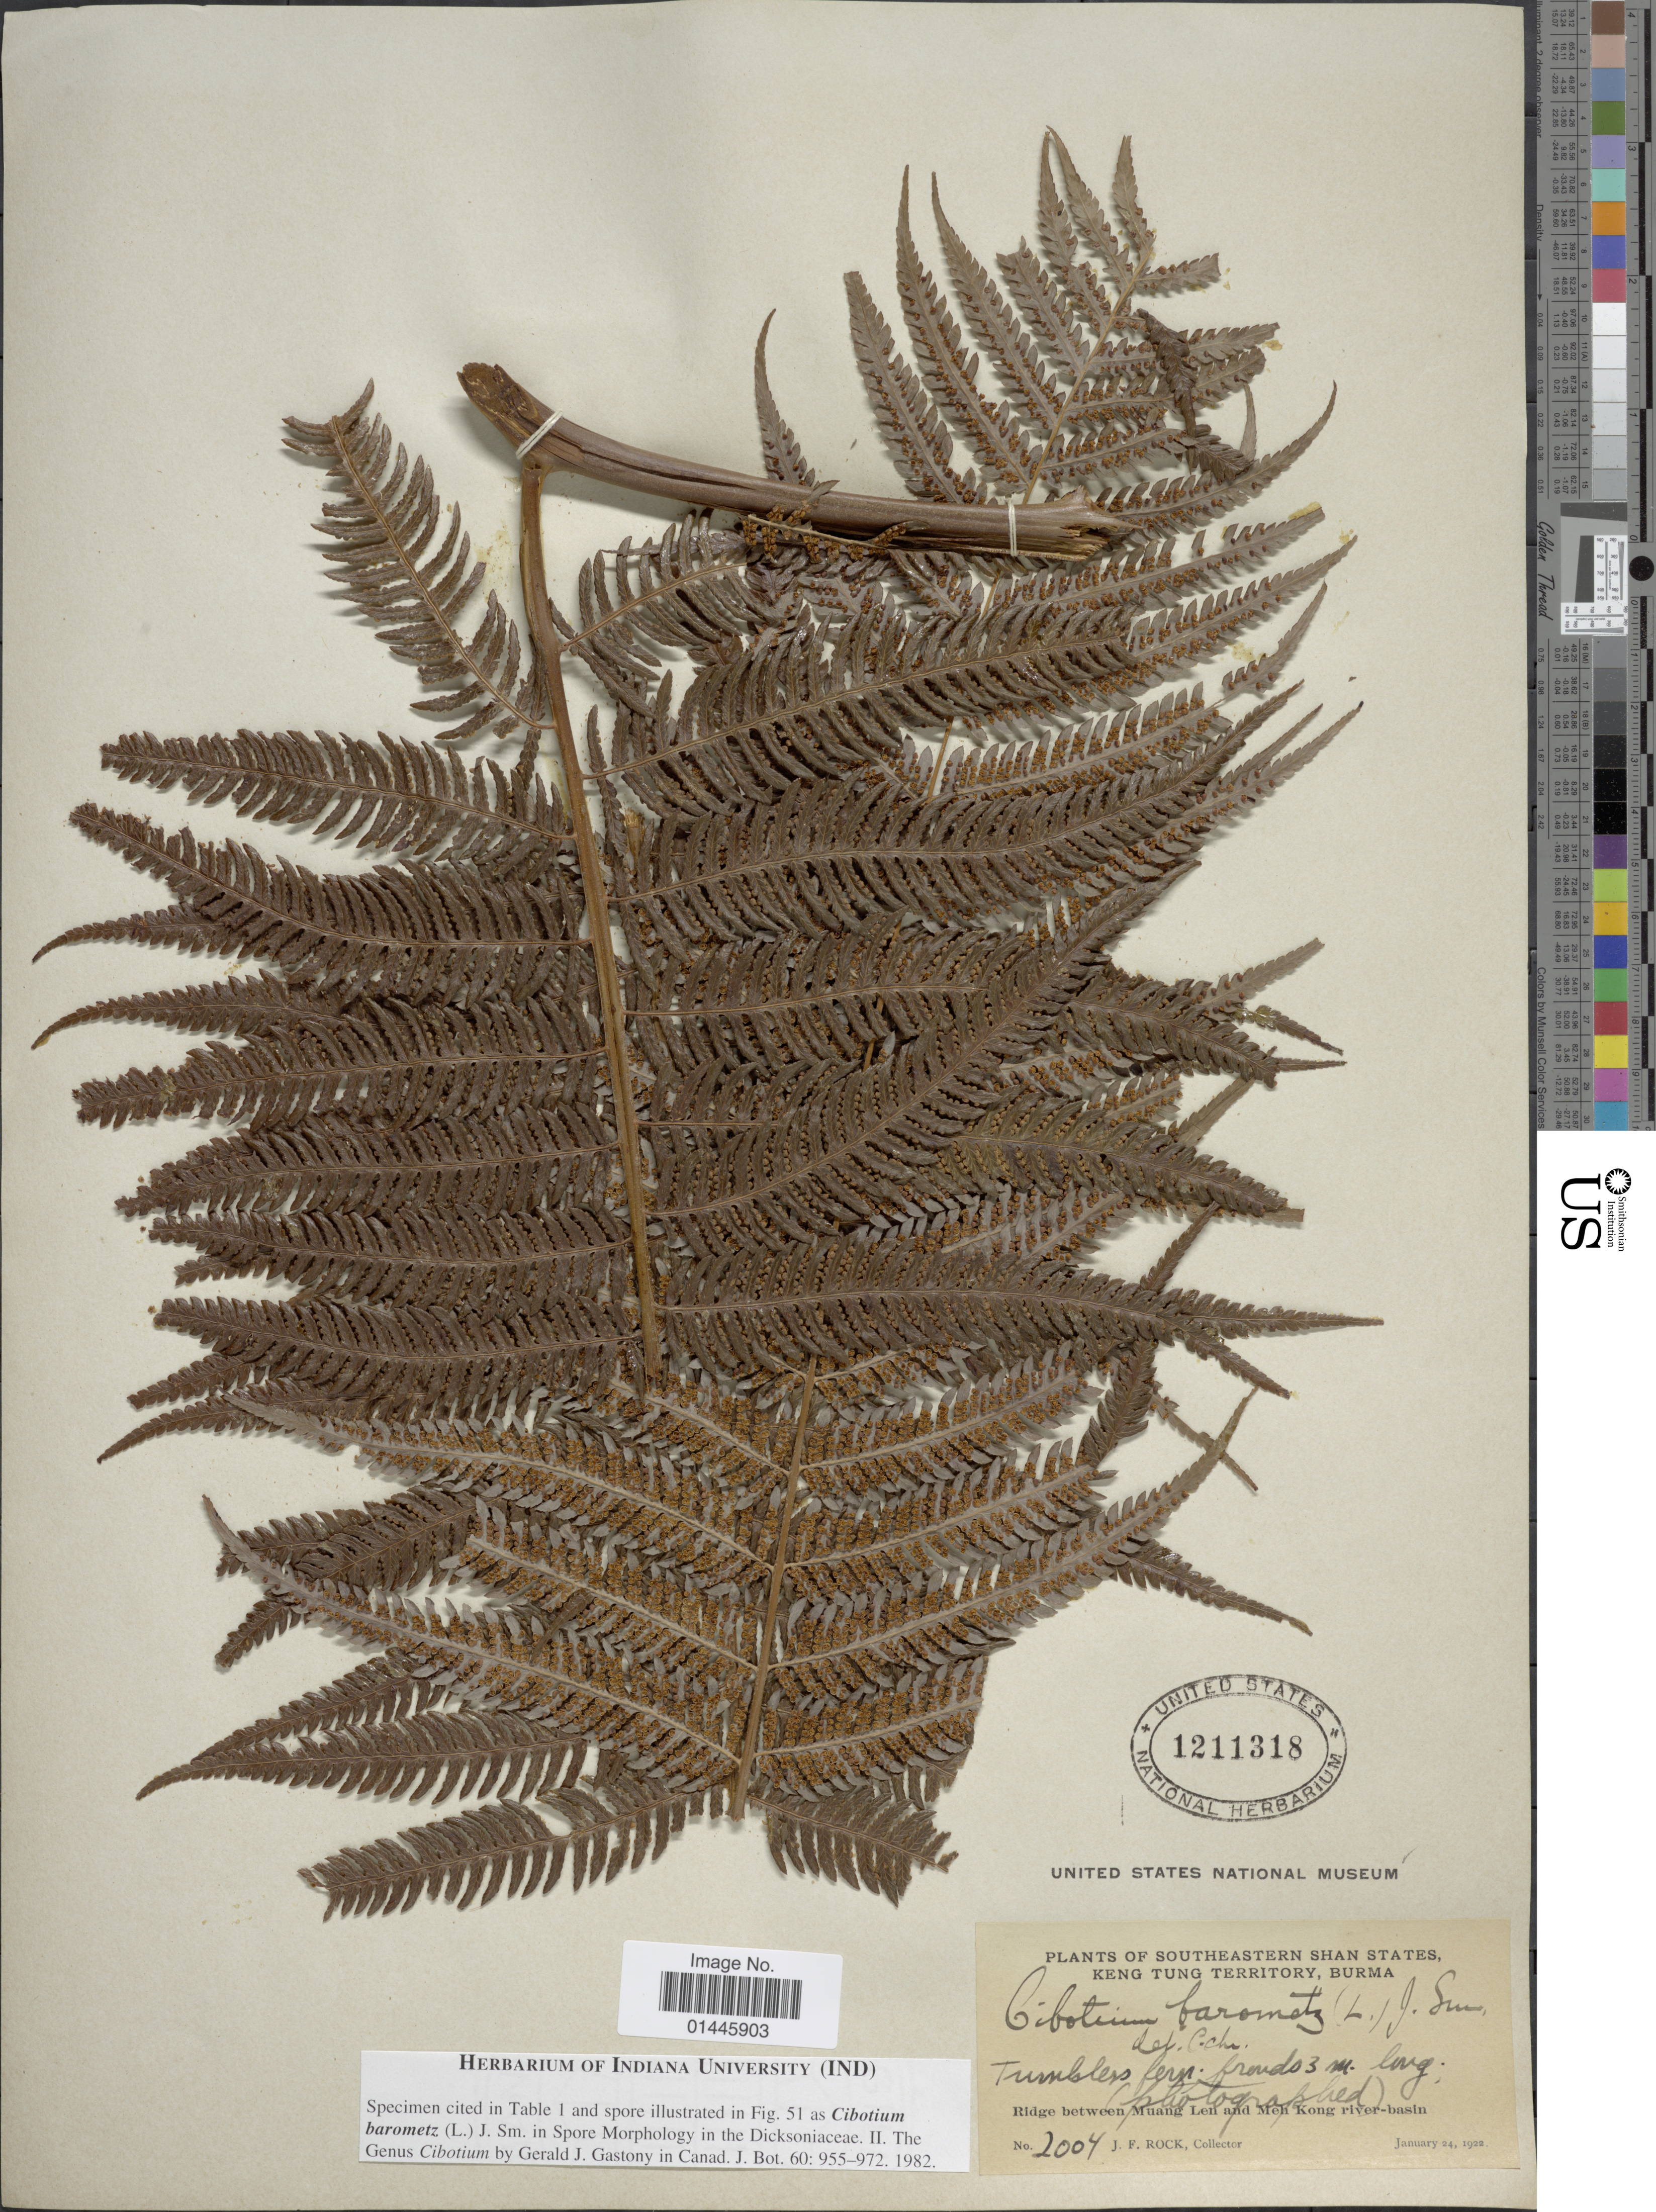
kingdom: Plantae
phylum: Tracheophyta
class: Polypodiopsida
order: Cyatheales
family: Cibotiaceae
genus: Cibotium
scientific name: Cibotium barometz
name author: (L.) J. Sm.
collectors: J. F. Rock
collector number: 2004*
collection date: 1922-01-24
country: Myanmar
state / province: Shan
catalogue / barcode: US 1211318